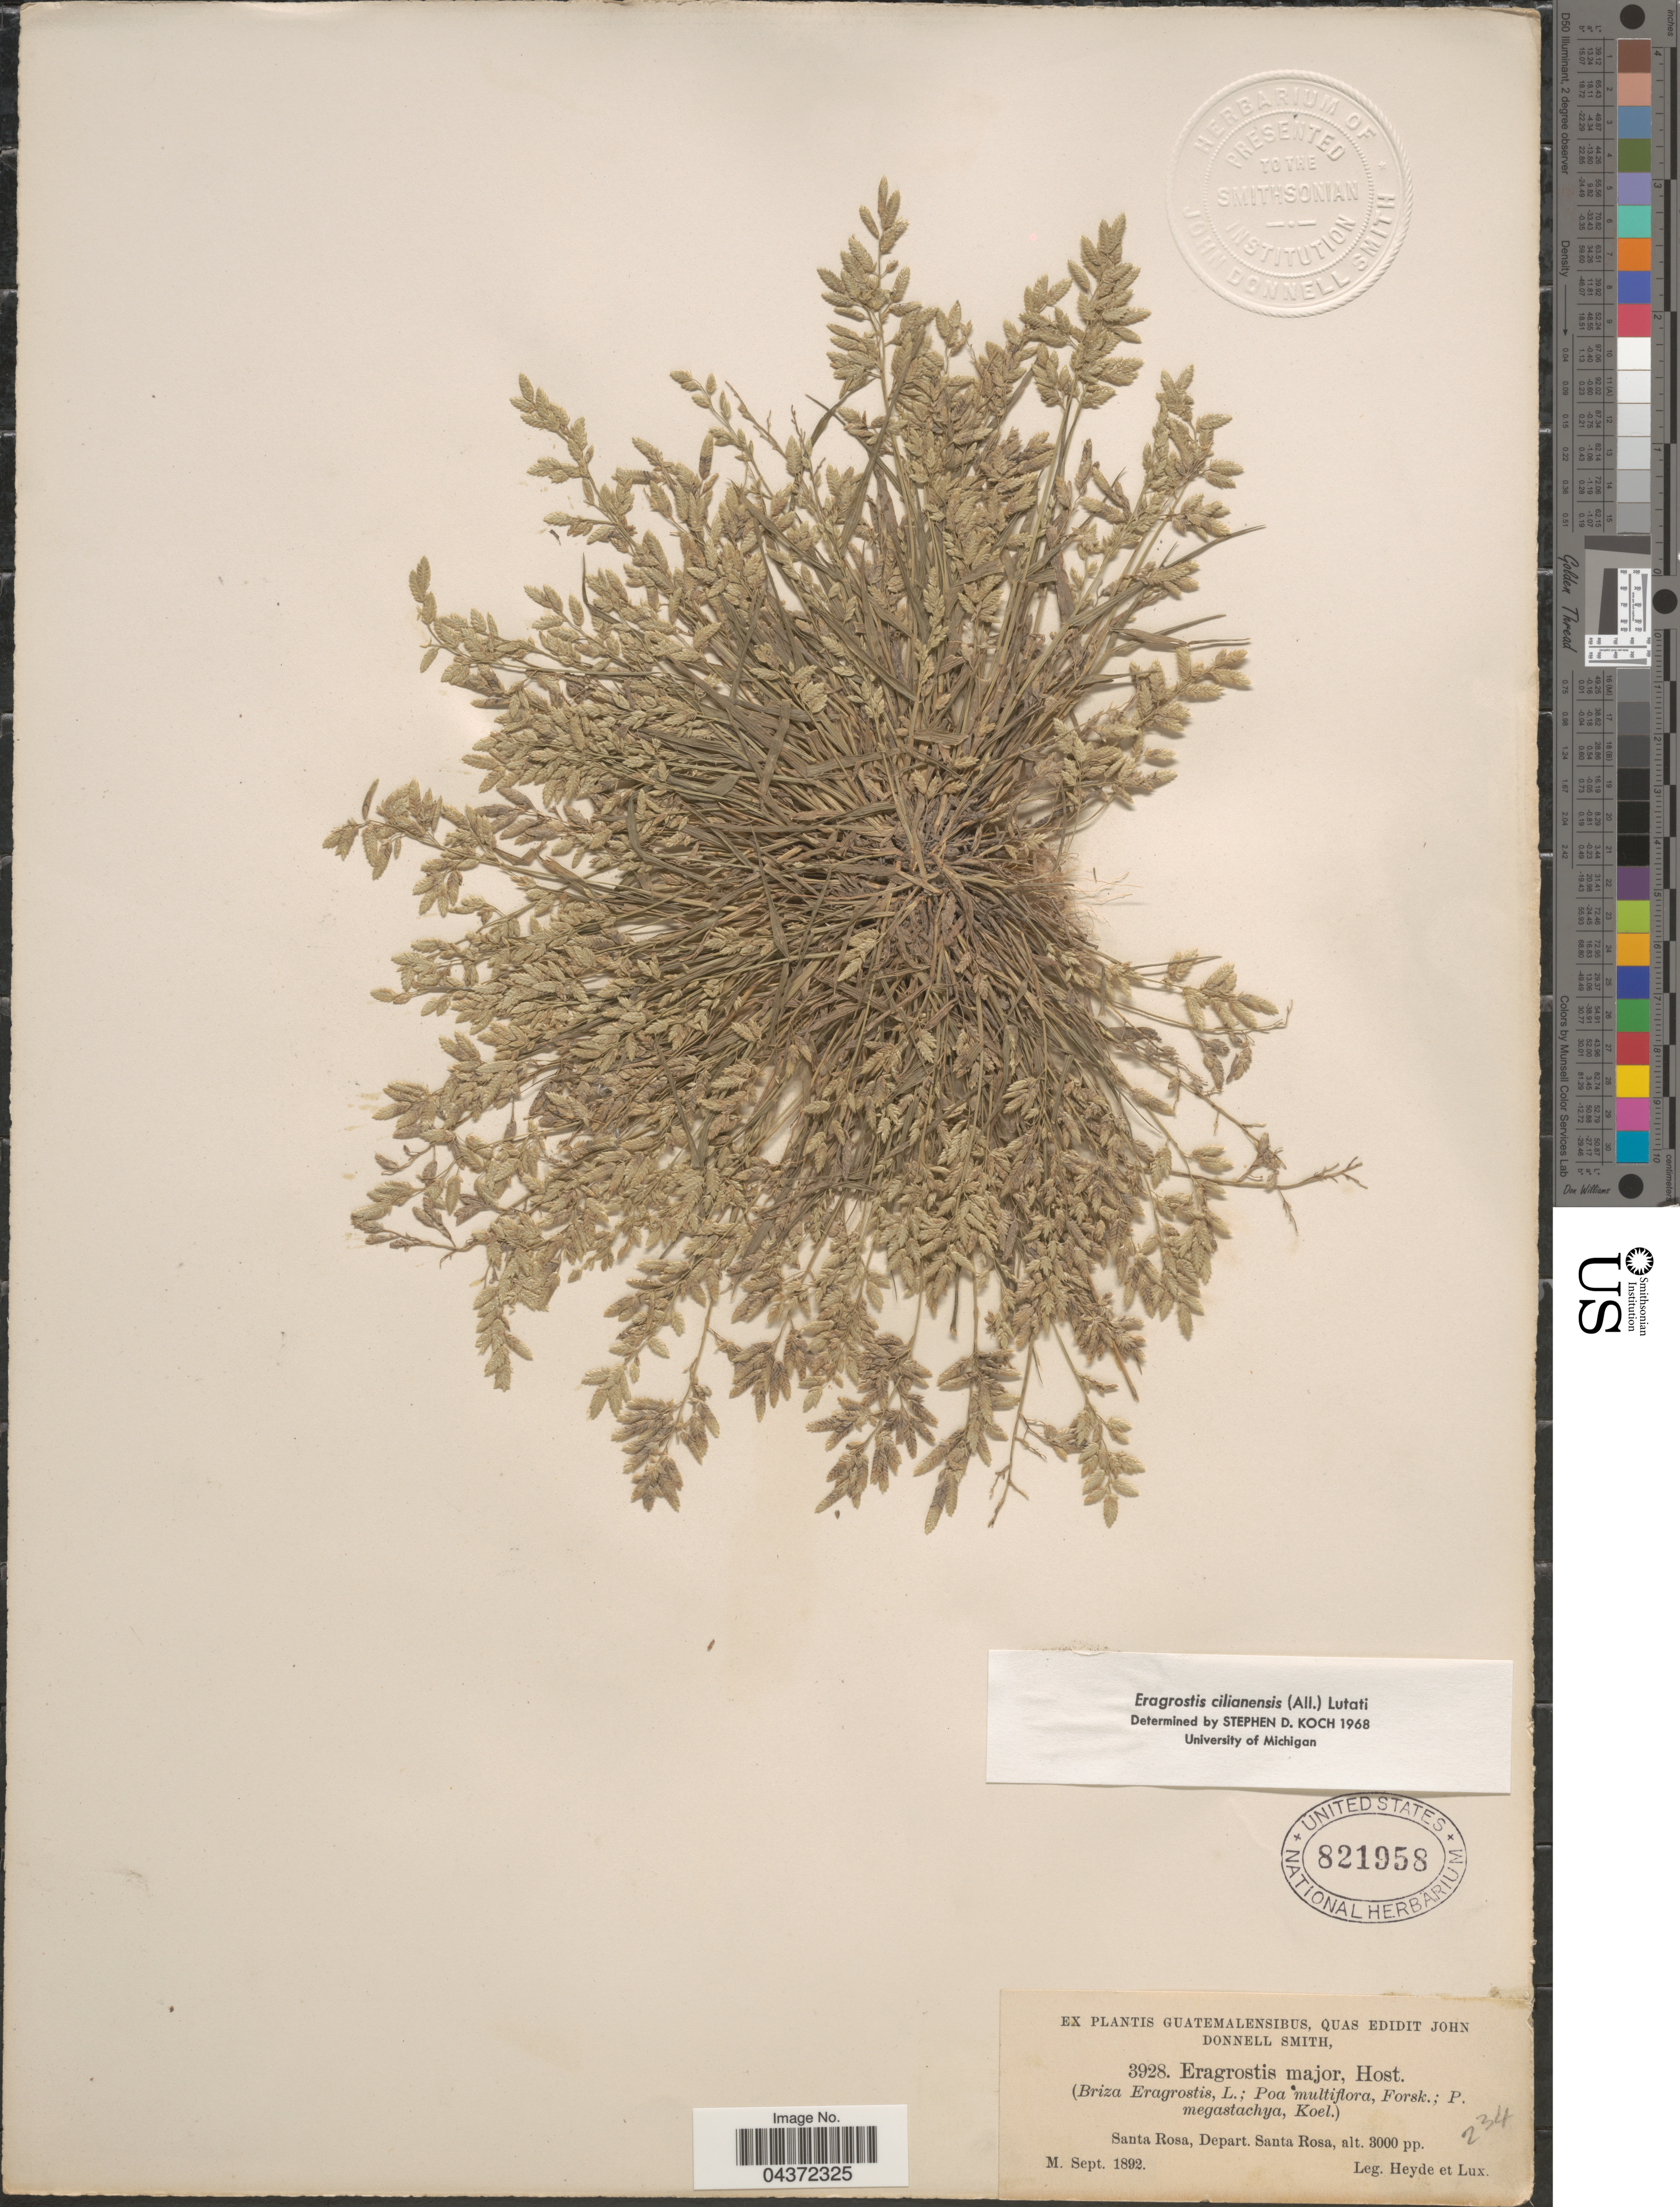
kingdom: Plantae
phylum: Tracheophyta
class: Liliopsida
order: Poales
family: Poaceae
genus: Eragrostis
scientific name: Eragrostis cilianensis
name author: (Bellardi) Vignolo ex Janch.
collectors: Heyde & Lux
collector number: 3928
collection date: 1892-09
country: Guatemala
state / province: Santa Rosa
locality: Santa Rosa, Depart. Santa Rosa.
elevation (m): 914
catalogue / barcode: US 821958